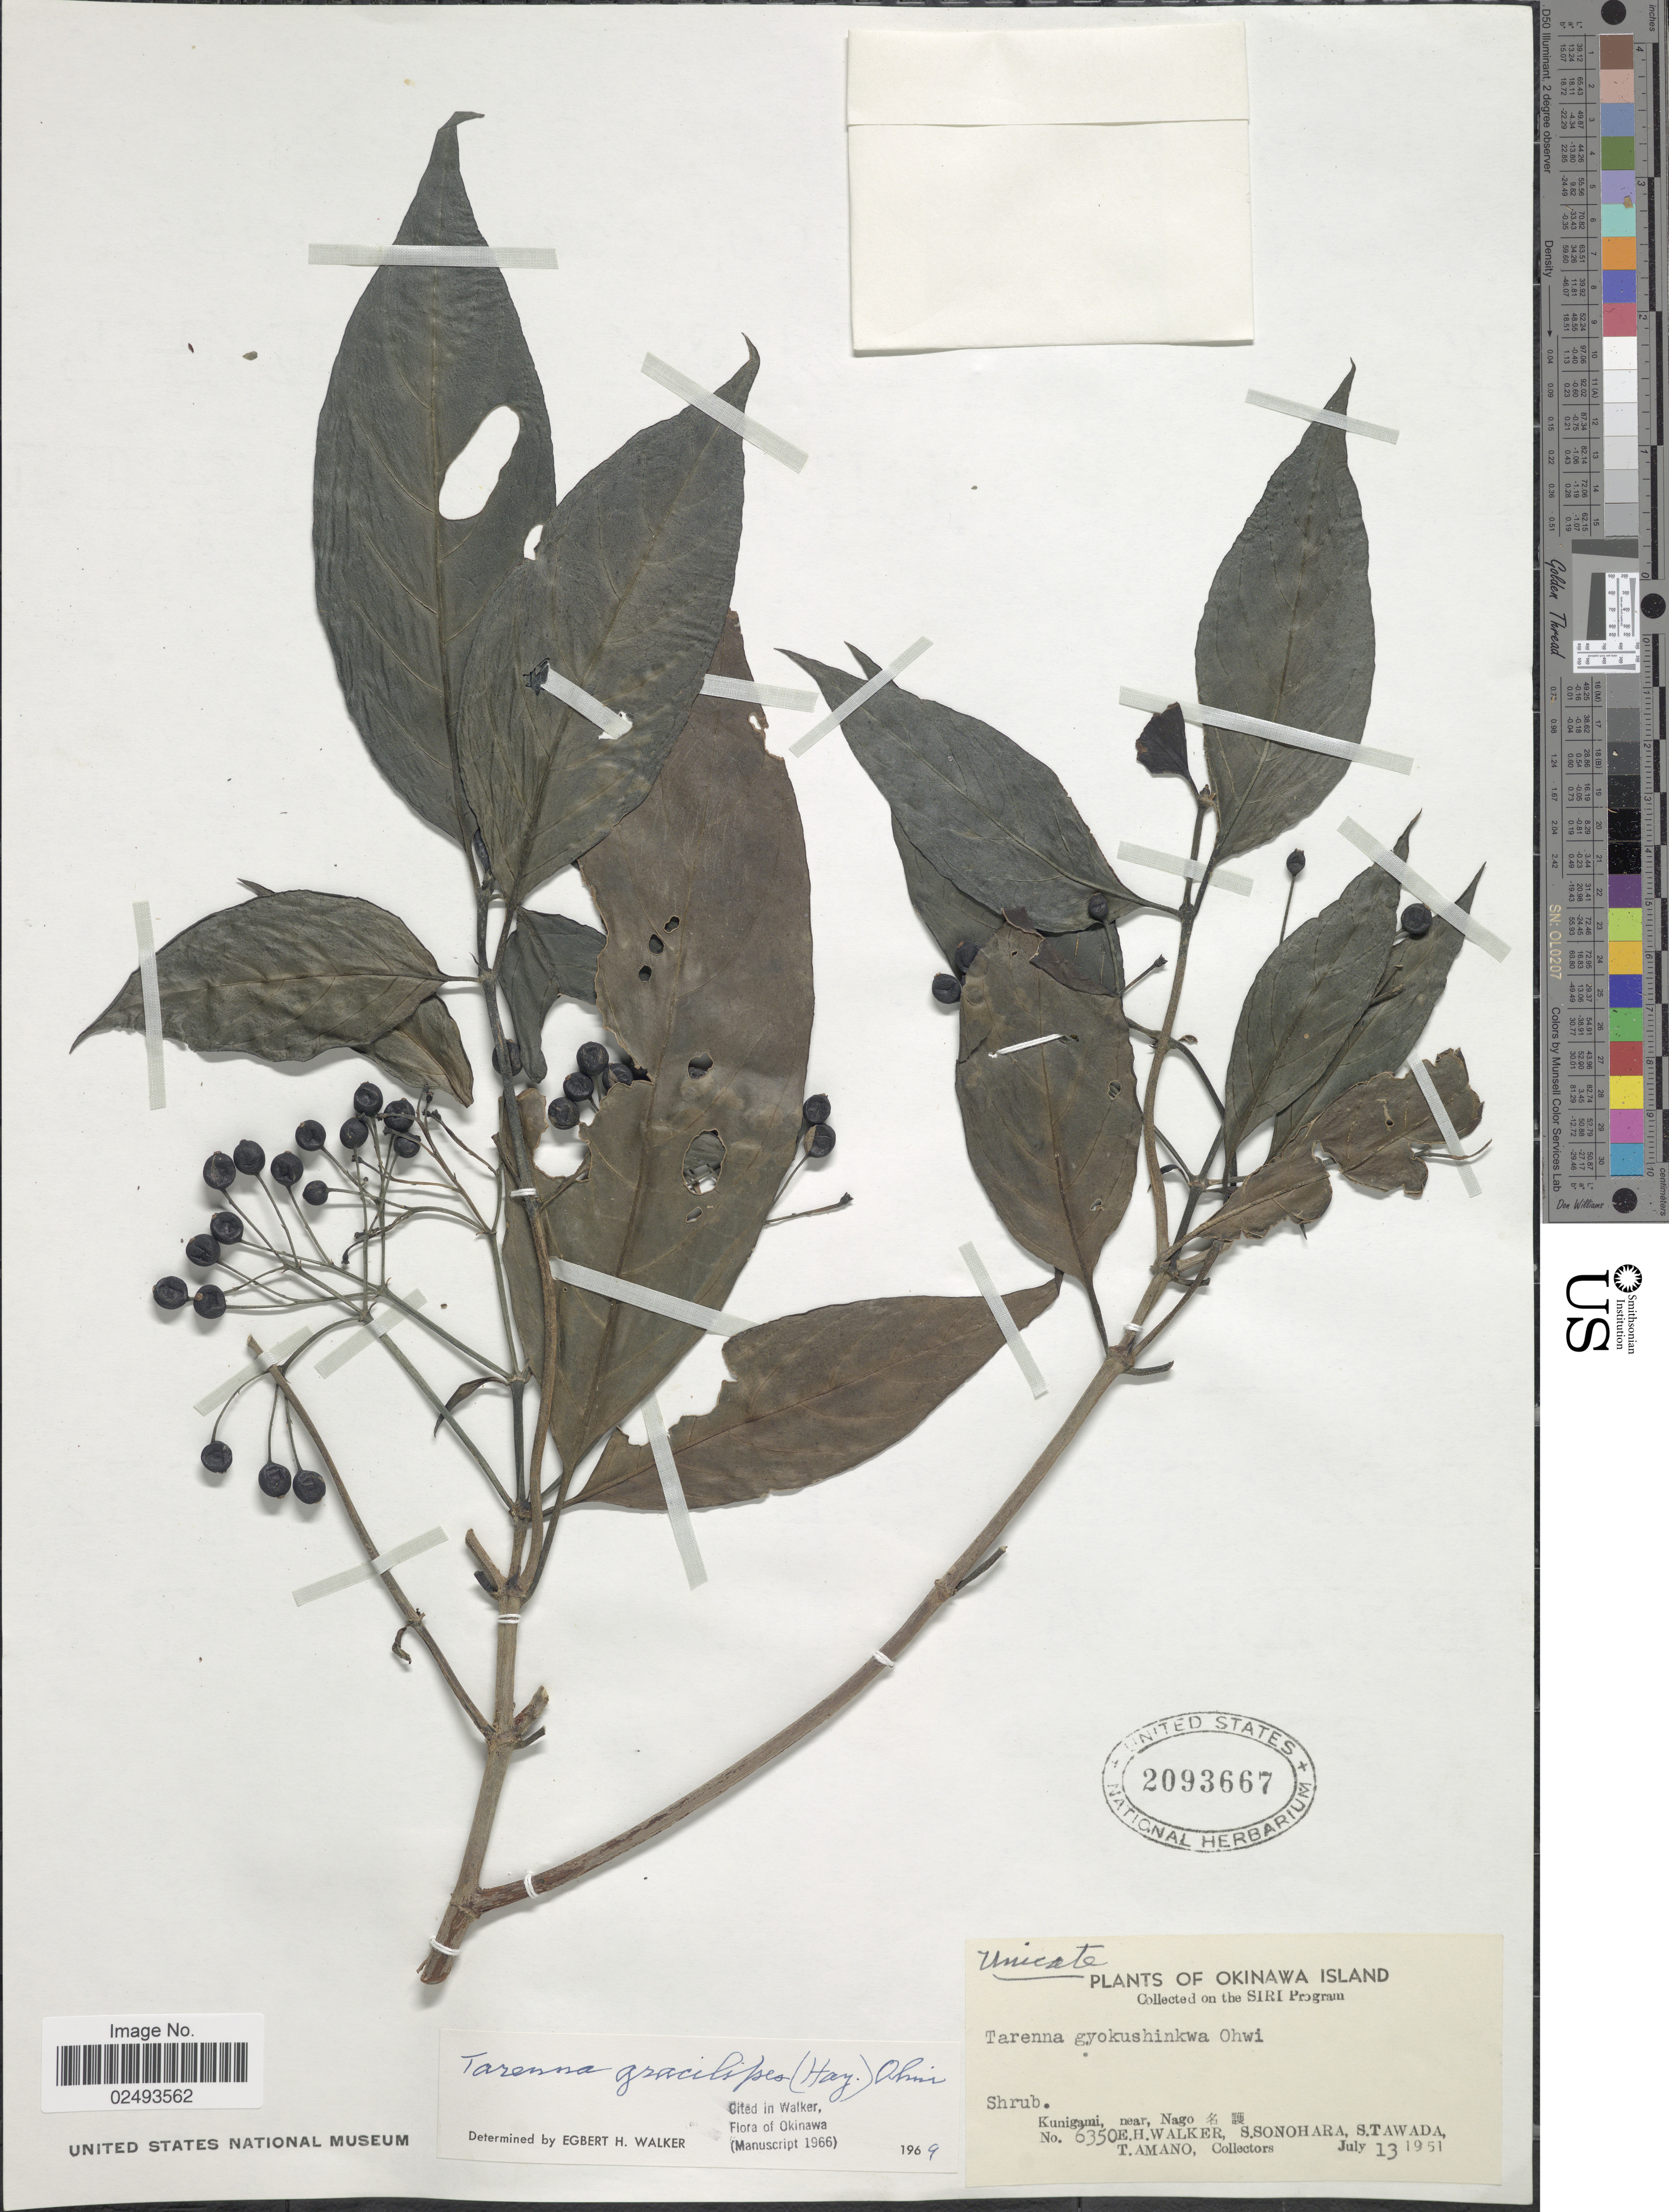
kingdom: Plantae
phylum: Tracheophyta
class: Magnoliopsida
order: Gentianales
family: Rubiaceae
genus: Tarenna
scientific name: Tarenna gracilipes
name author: (Hayata) Ohwi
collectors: E. H. Walker, S. Sonohara, S. Tawada & T. Amano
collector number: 6350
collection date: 1951-07-13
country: Japan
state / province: Okinawa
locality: Okinawa Island, Kunigami, near Nago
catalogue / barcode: US 2093667